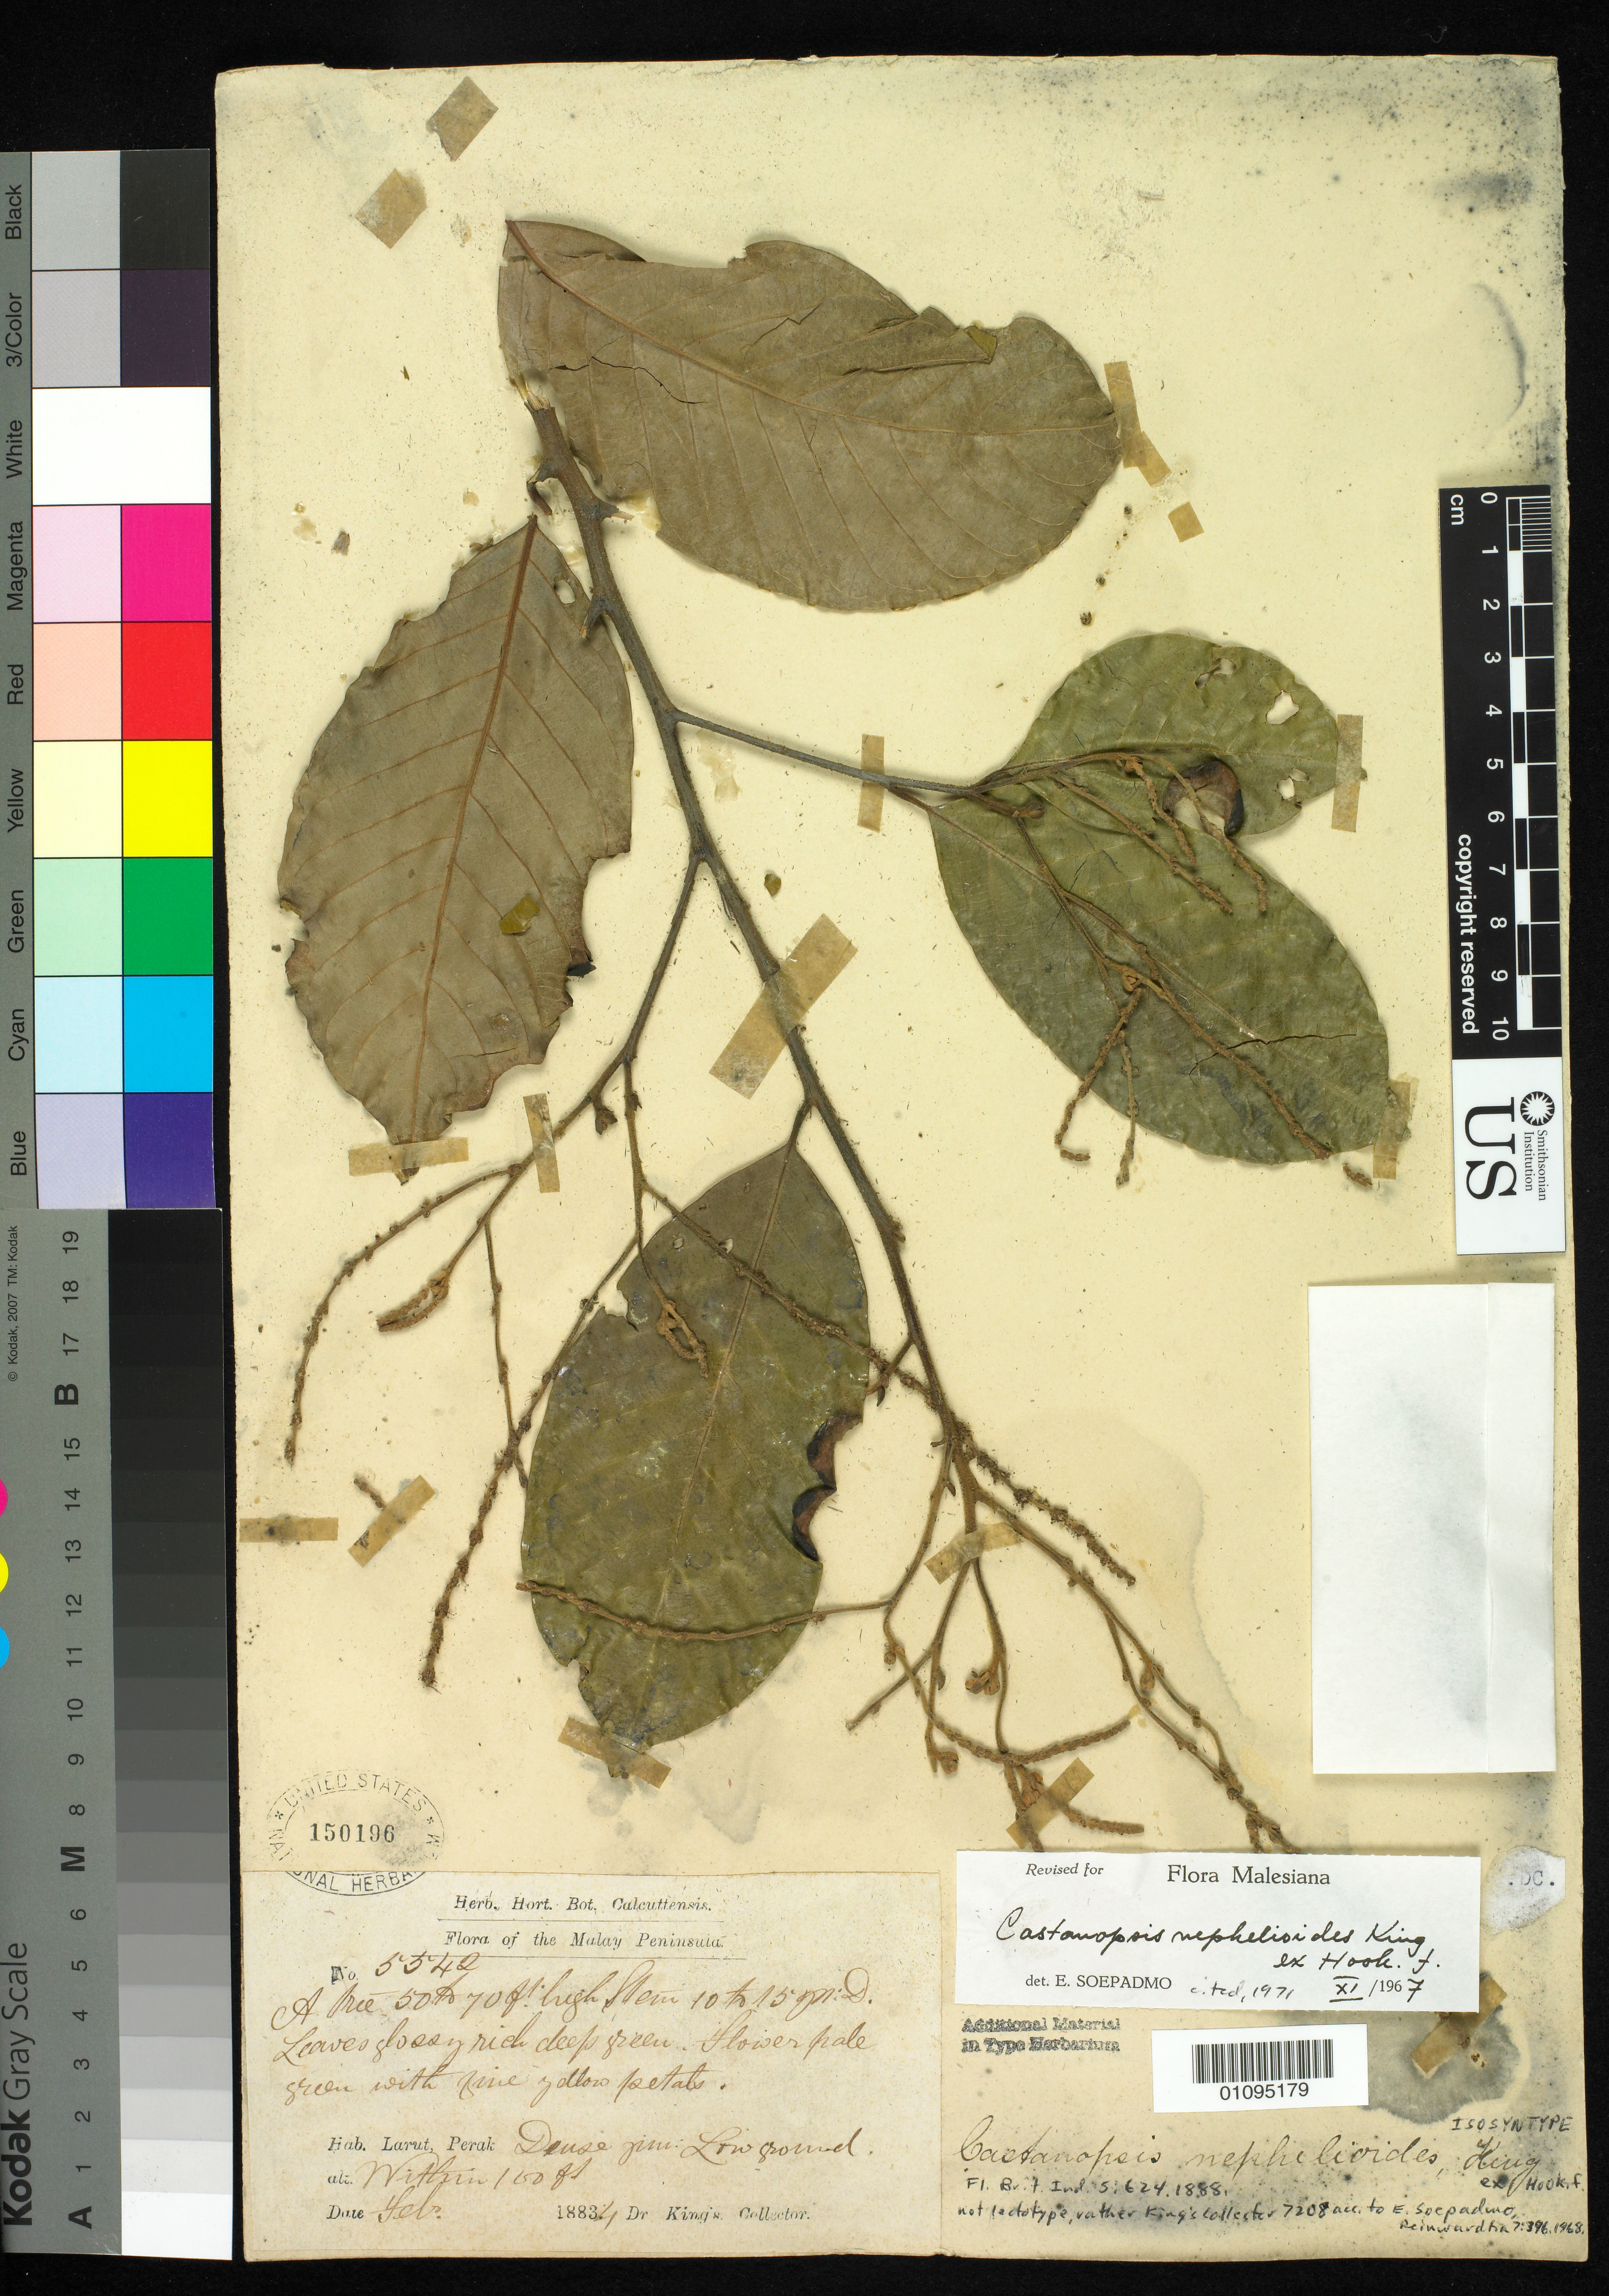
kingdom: Plantae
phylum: Tracheophyta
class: Magnoliopsida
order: Fagales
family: Fagaceae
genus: Castanopsis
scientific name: Castanopsis nephelioides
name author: King ex Hook. f.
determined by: Soepadmo, E.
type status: Isosyntype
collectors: Dr. King's collector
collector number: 5542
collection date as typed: Feb 1884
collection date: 1884-02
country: Malaysia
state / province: Perak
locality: Larut.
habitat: (?) Low ground.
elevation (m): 46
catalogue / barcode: US 150196